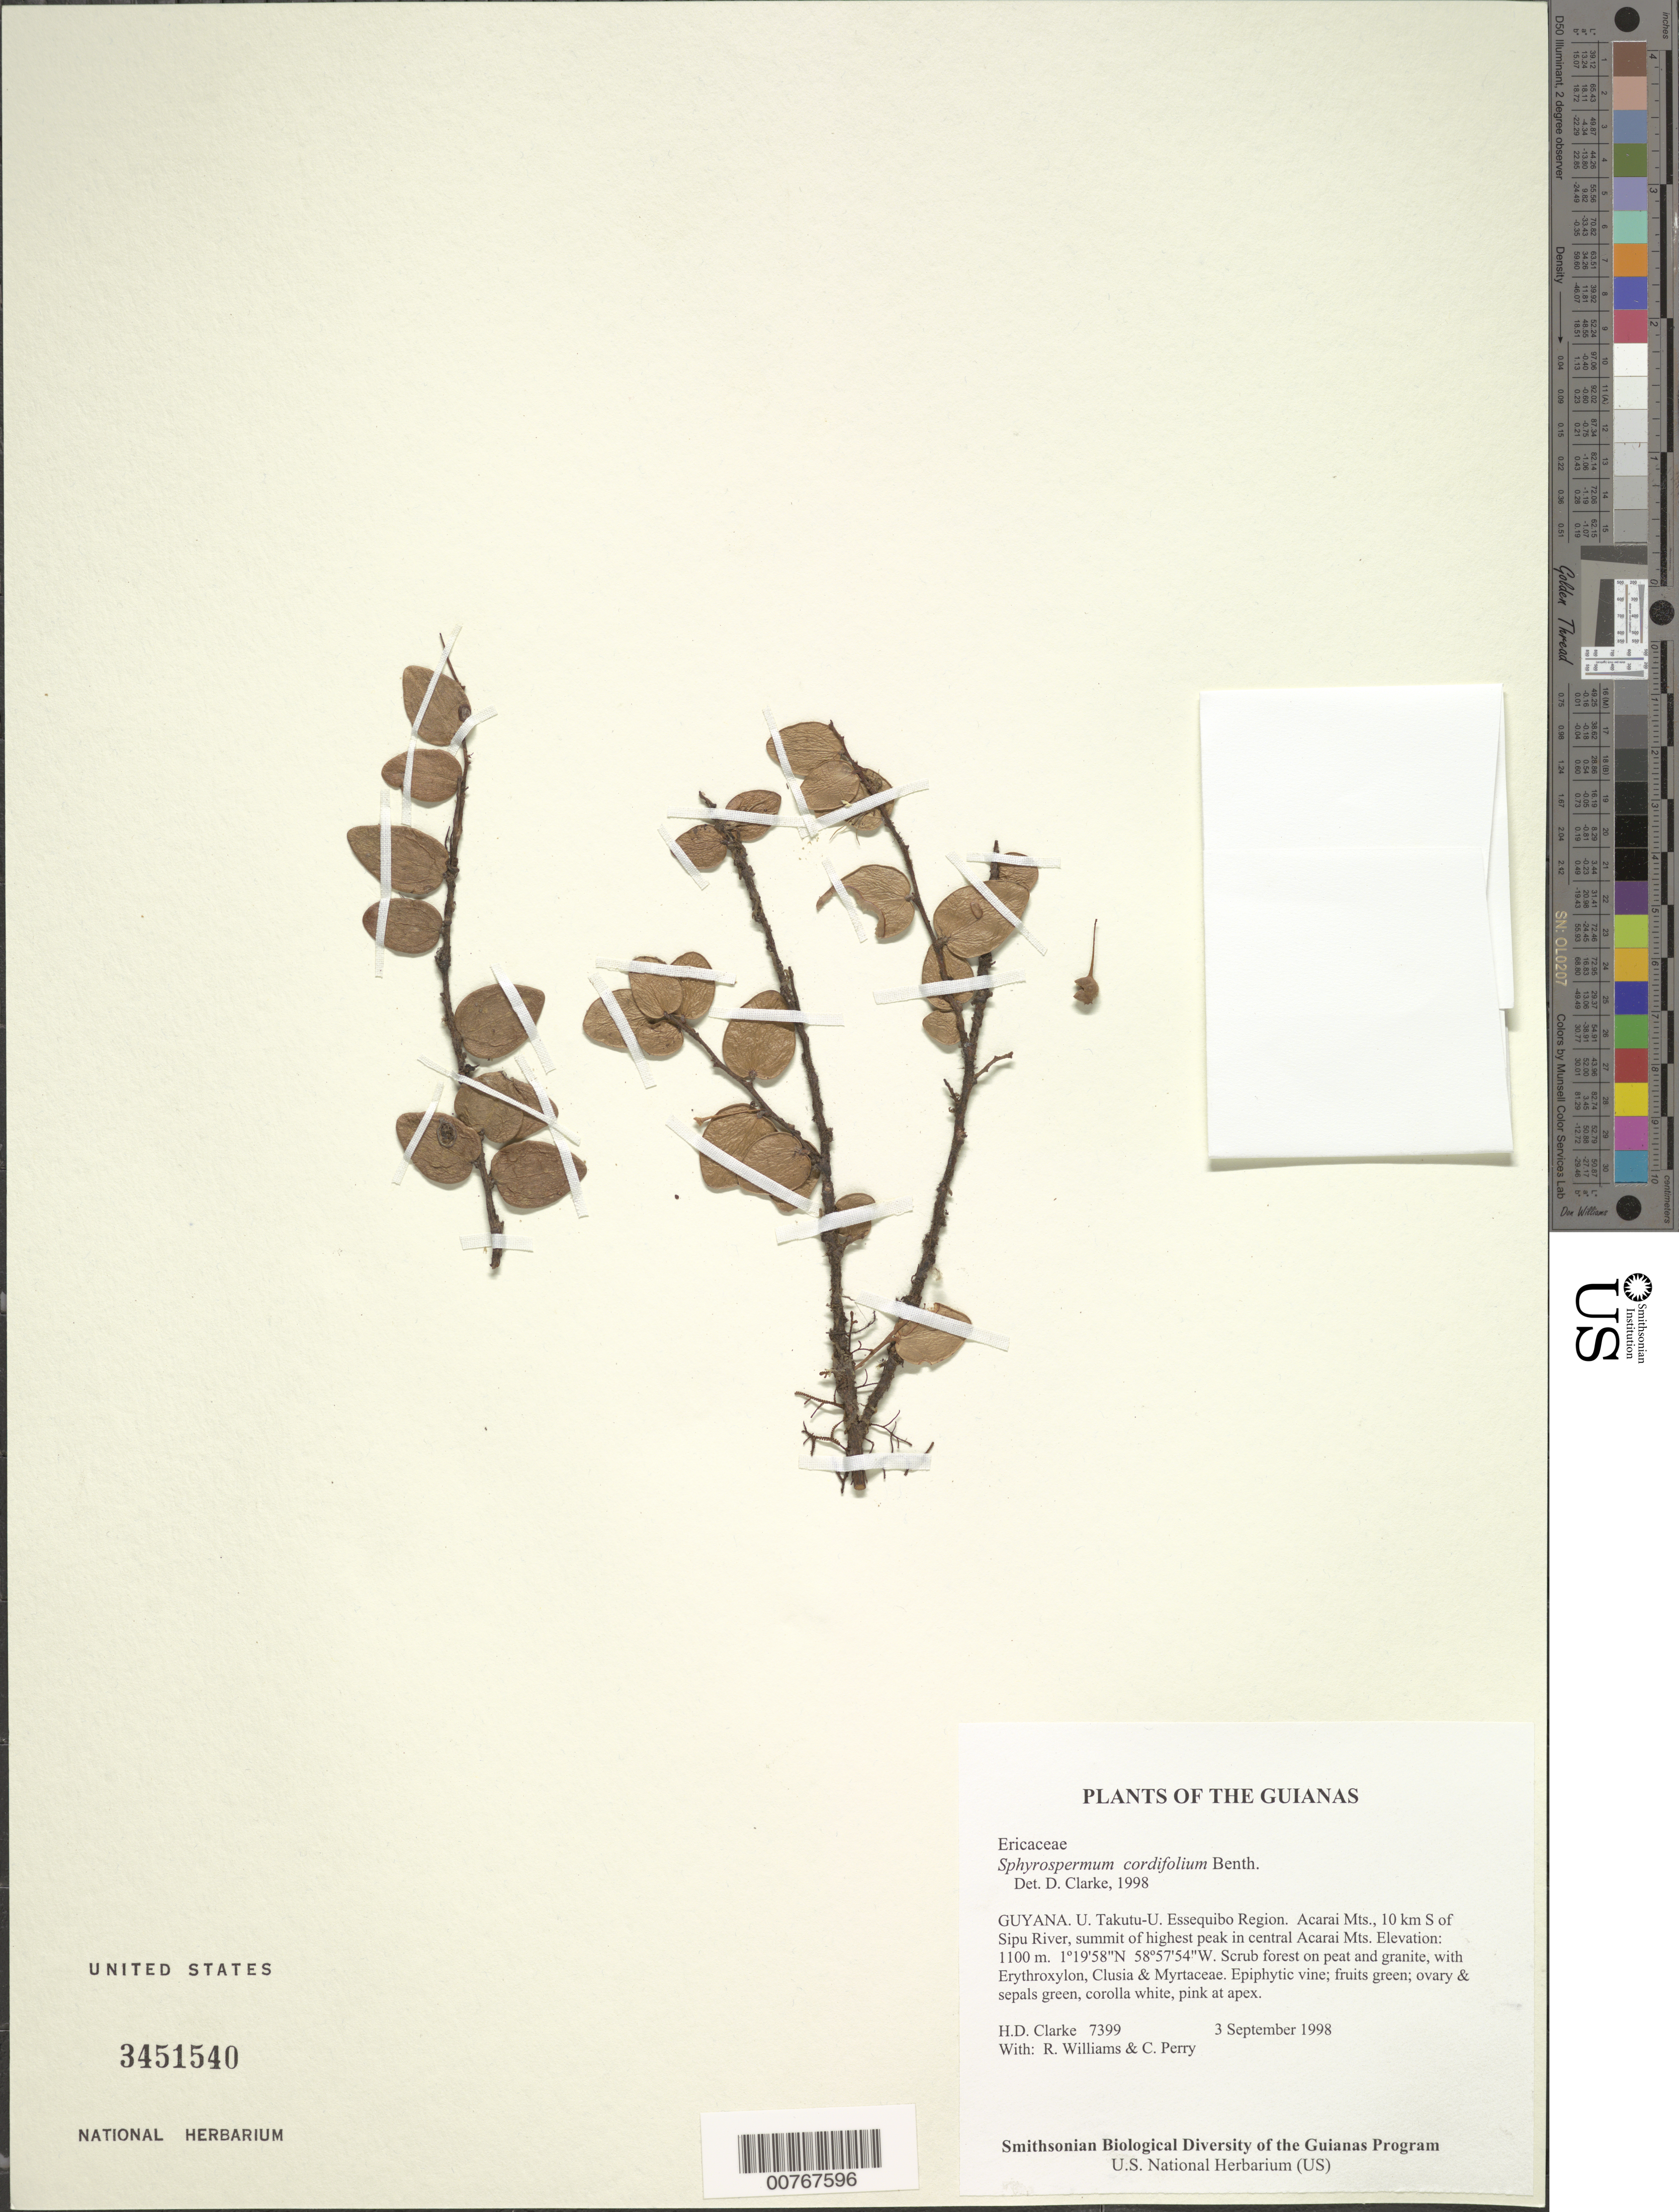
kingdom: Plantae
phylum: Tracheophyta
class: Magnoliopsida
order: Ericales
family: Ericaceae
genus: Sphyrospermum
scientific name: Sphyrospermum cordifolium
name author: Benth.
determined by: Clarke, H. D., University of North Carolina (Asheville)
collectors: H. D. Clarke, R. Williams & C. Perry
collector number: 7399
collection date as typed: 3 September 1998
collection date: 1998-09-03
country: Guyana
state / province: U. Takutu-U. Essequibo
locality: Acarai Mts., 10 km S of Sipu River, summit of highest peak in central Acarai Mts.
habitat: Scrub forest on peat and granite, with Erythroxylum, Clusia & Myrtaceae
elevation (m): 1100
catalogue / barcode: US 3451540